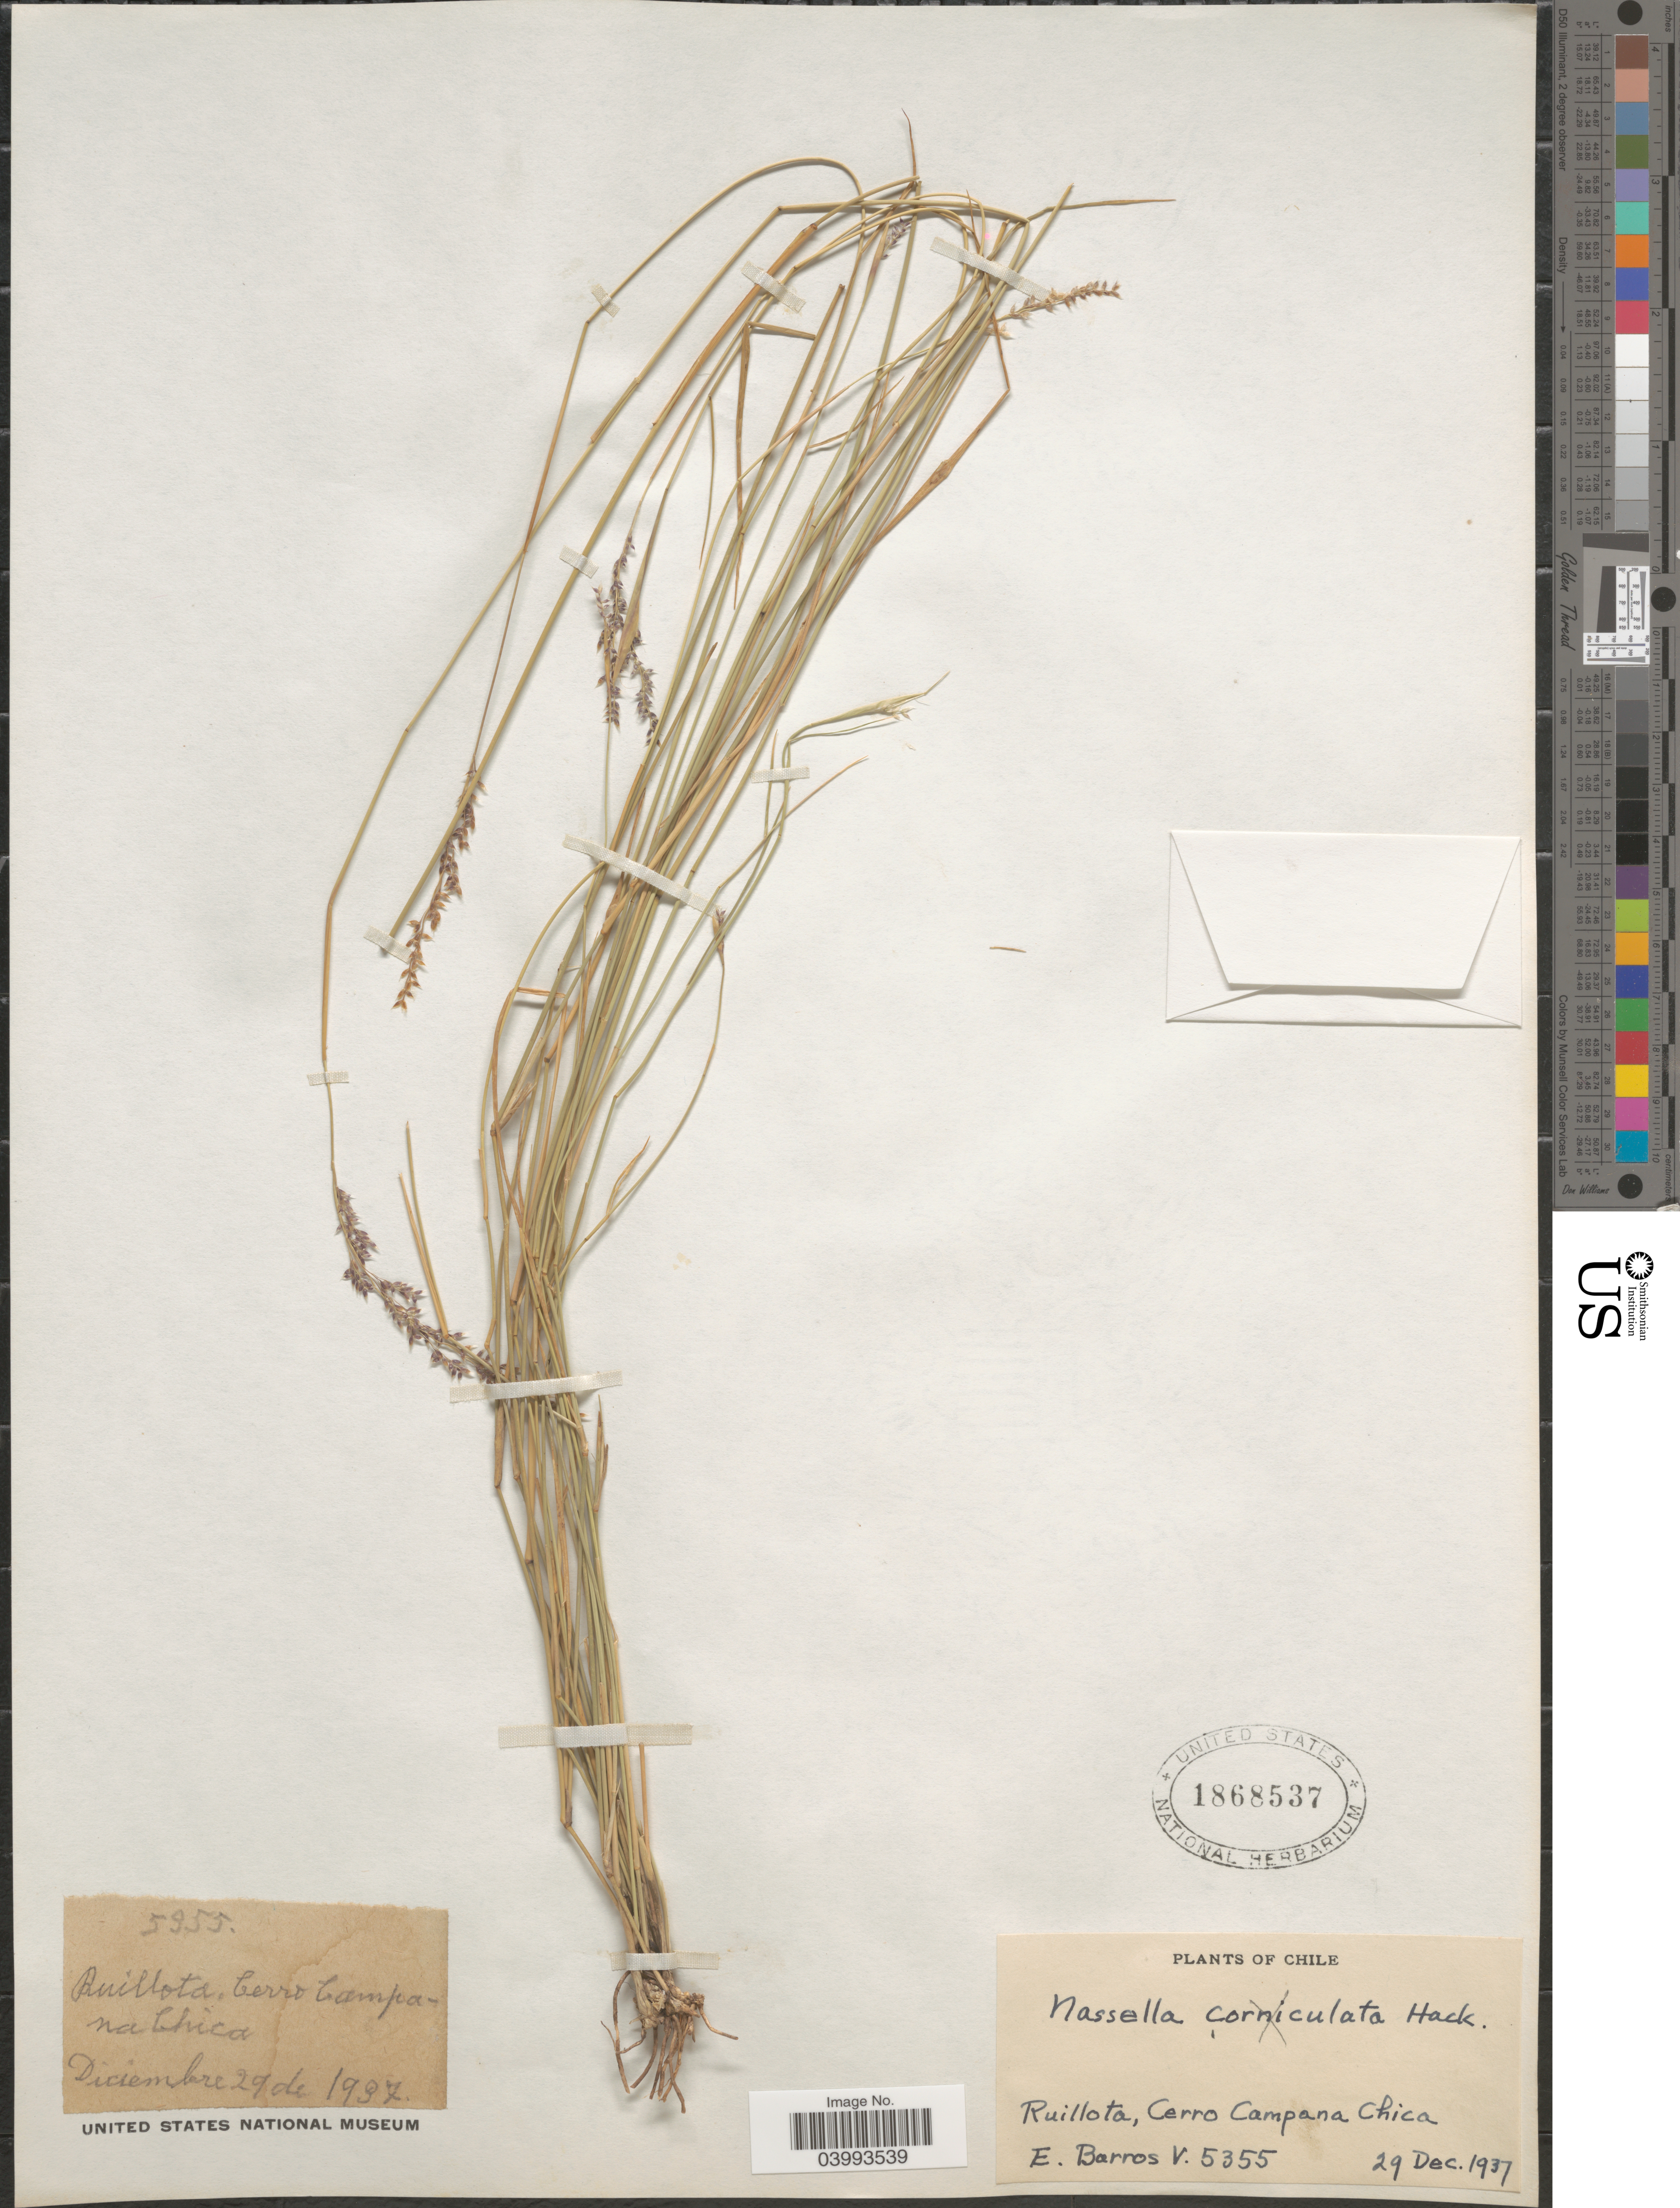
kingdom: Plantae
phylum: Tracheophyta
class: Liliopsida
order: Poales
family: Poaceae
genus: Nassella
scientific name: Nassella chilensis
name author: (Trin.) É. Desv.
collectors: E. Barros V.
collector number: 5355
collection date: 1937-12-29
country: Chile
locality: Ruillota, Cerro Campana Chica.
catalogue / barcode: US 1868537